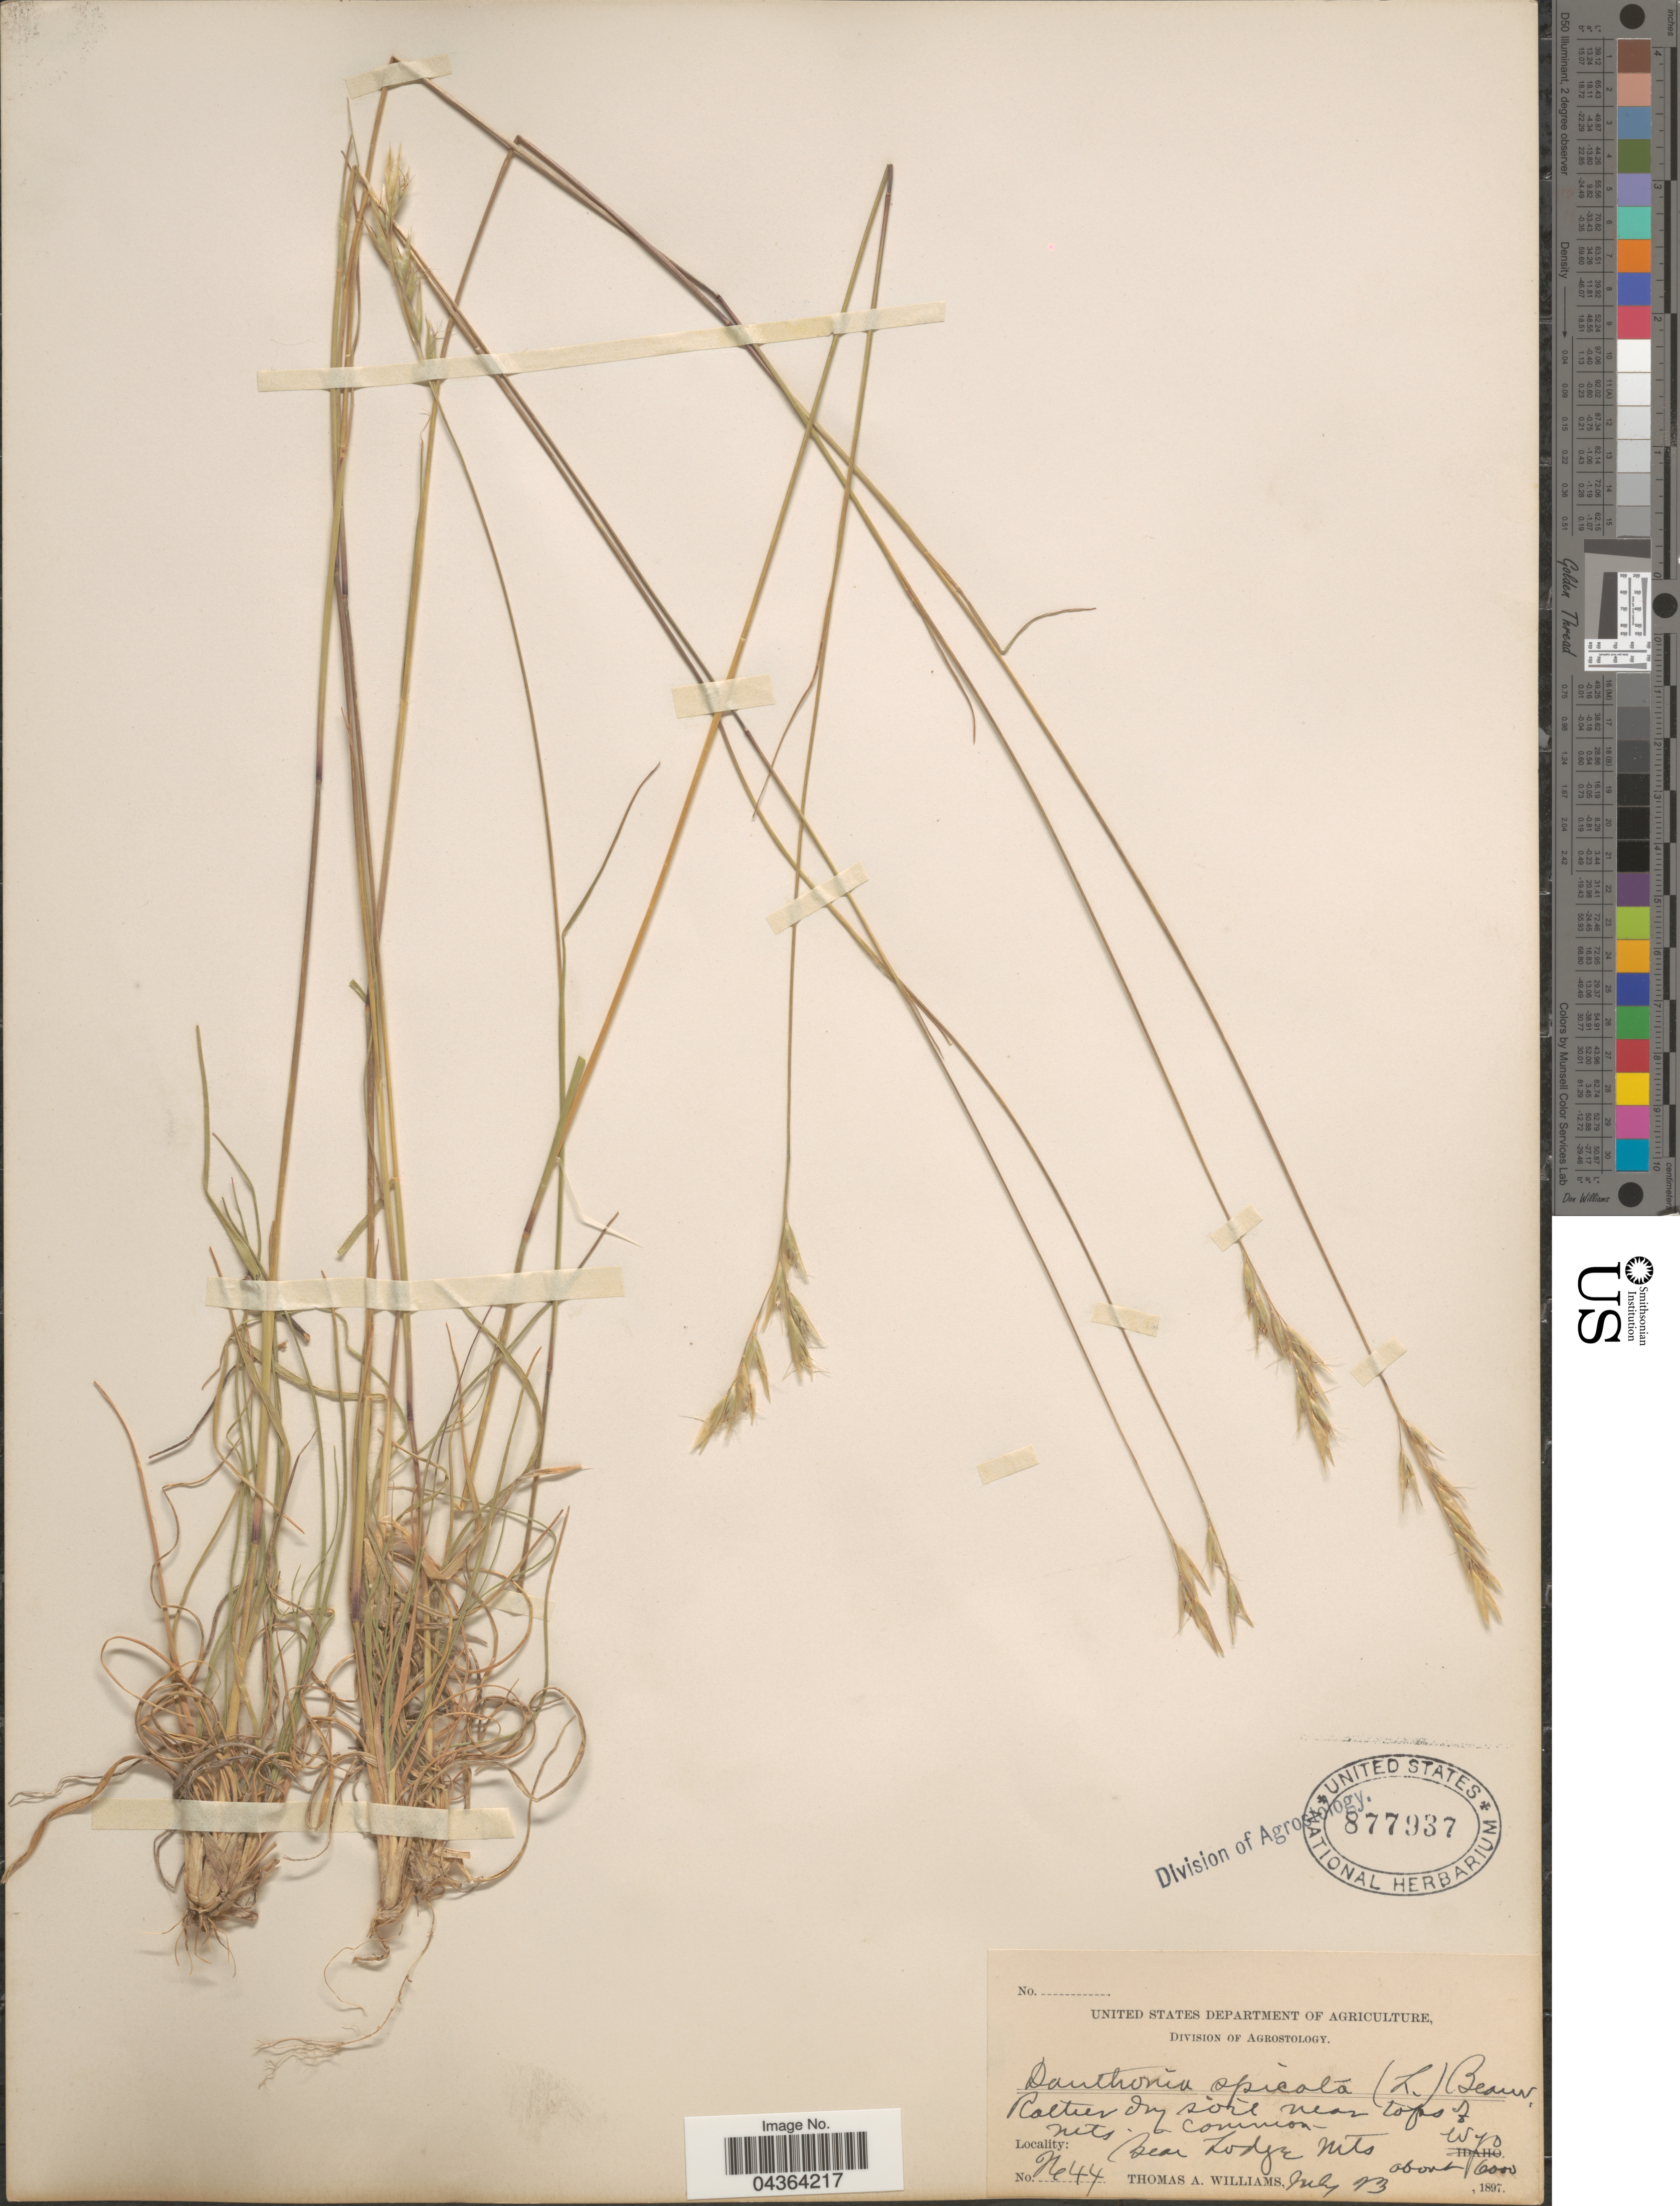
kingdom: Plantae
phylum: Tracheophyta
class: Liliopsida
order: Poales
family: Poaceae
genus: Danthonia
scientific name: Danthonia spicata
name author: (L.) P. Beauv. ex Roem. & Schult.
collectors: T. A. Williams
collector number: Ne44*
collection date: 1897-07-23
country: United States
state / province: Wyoming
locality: Bear Lodge Mts.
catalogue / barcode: US 877937